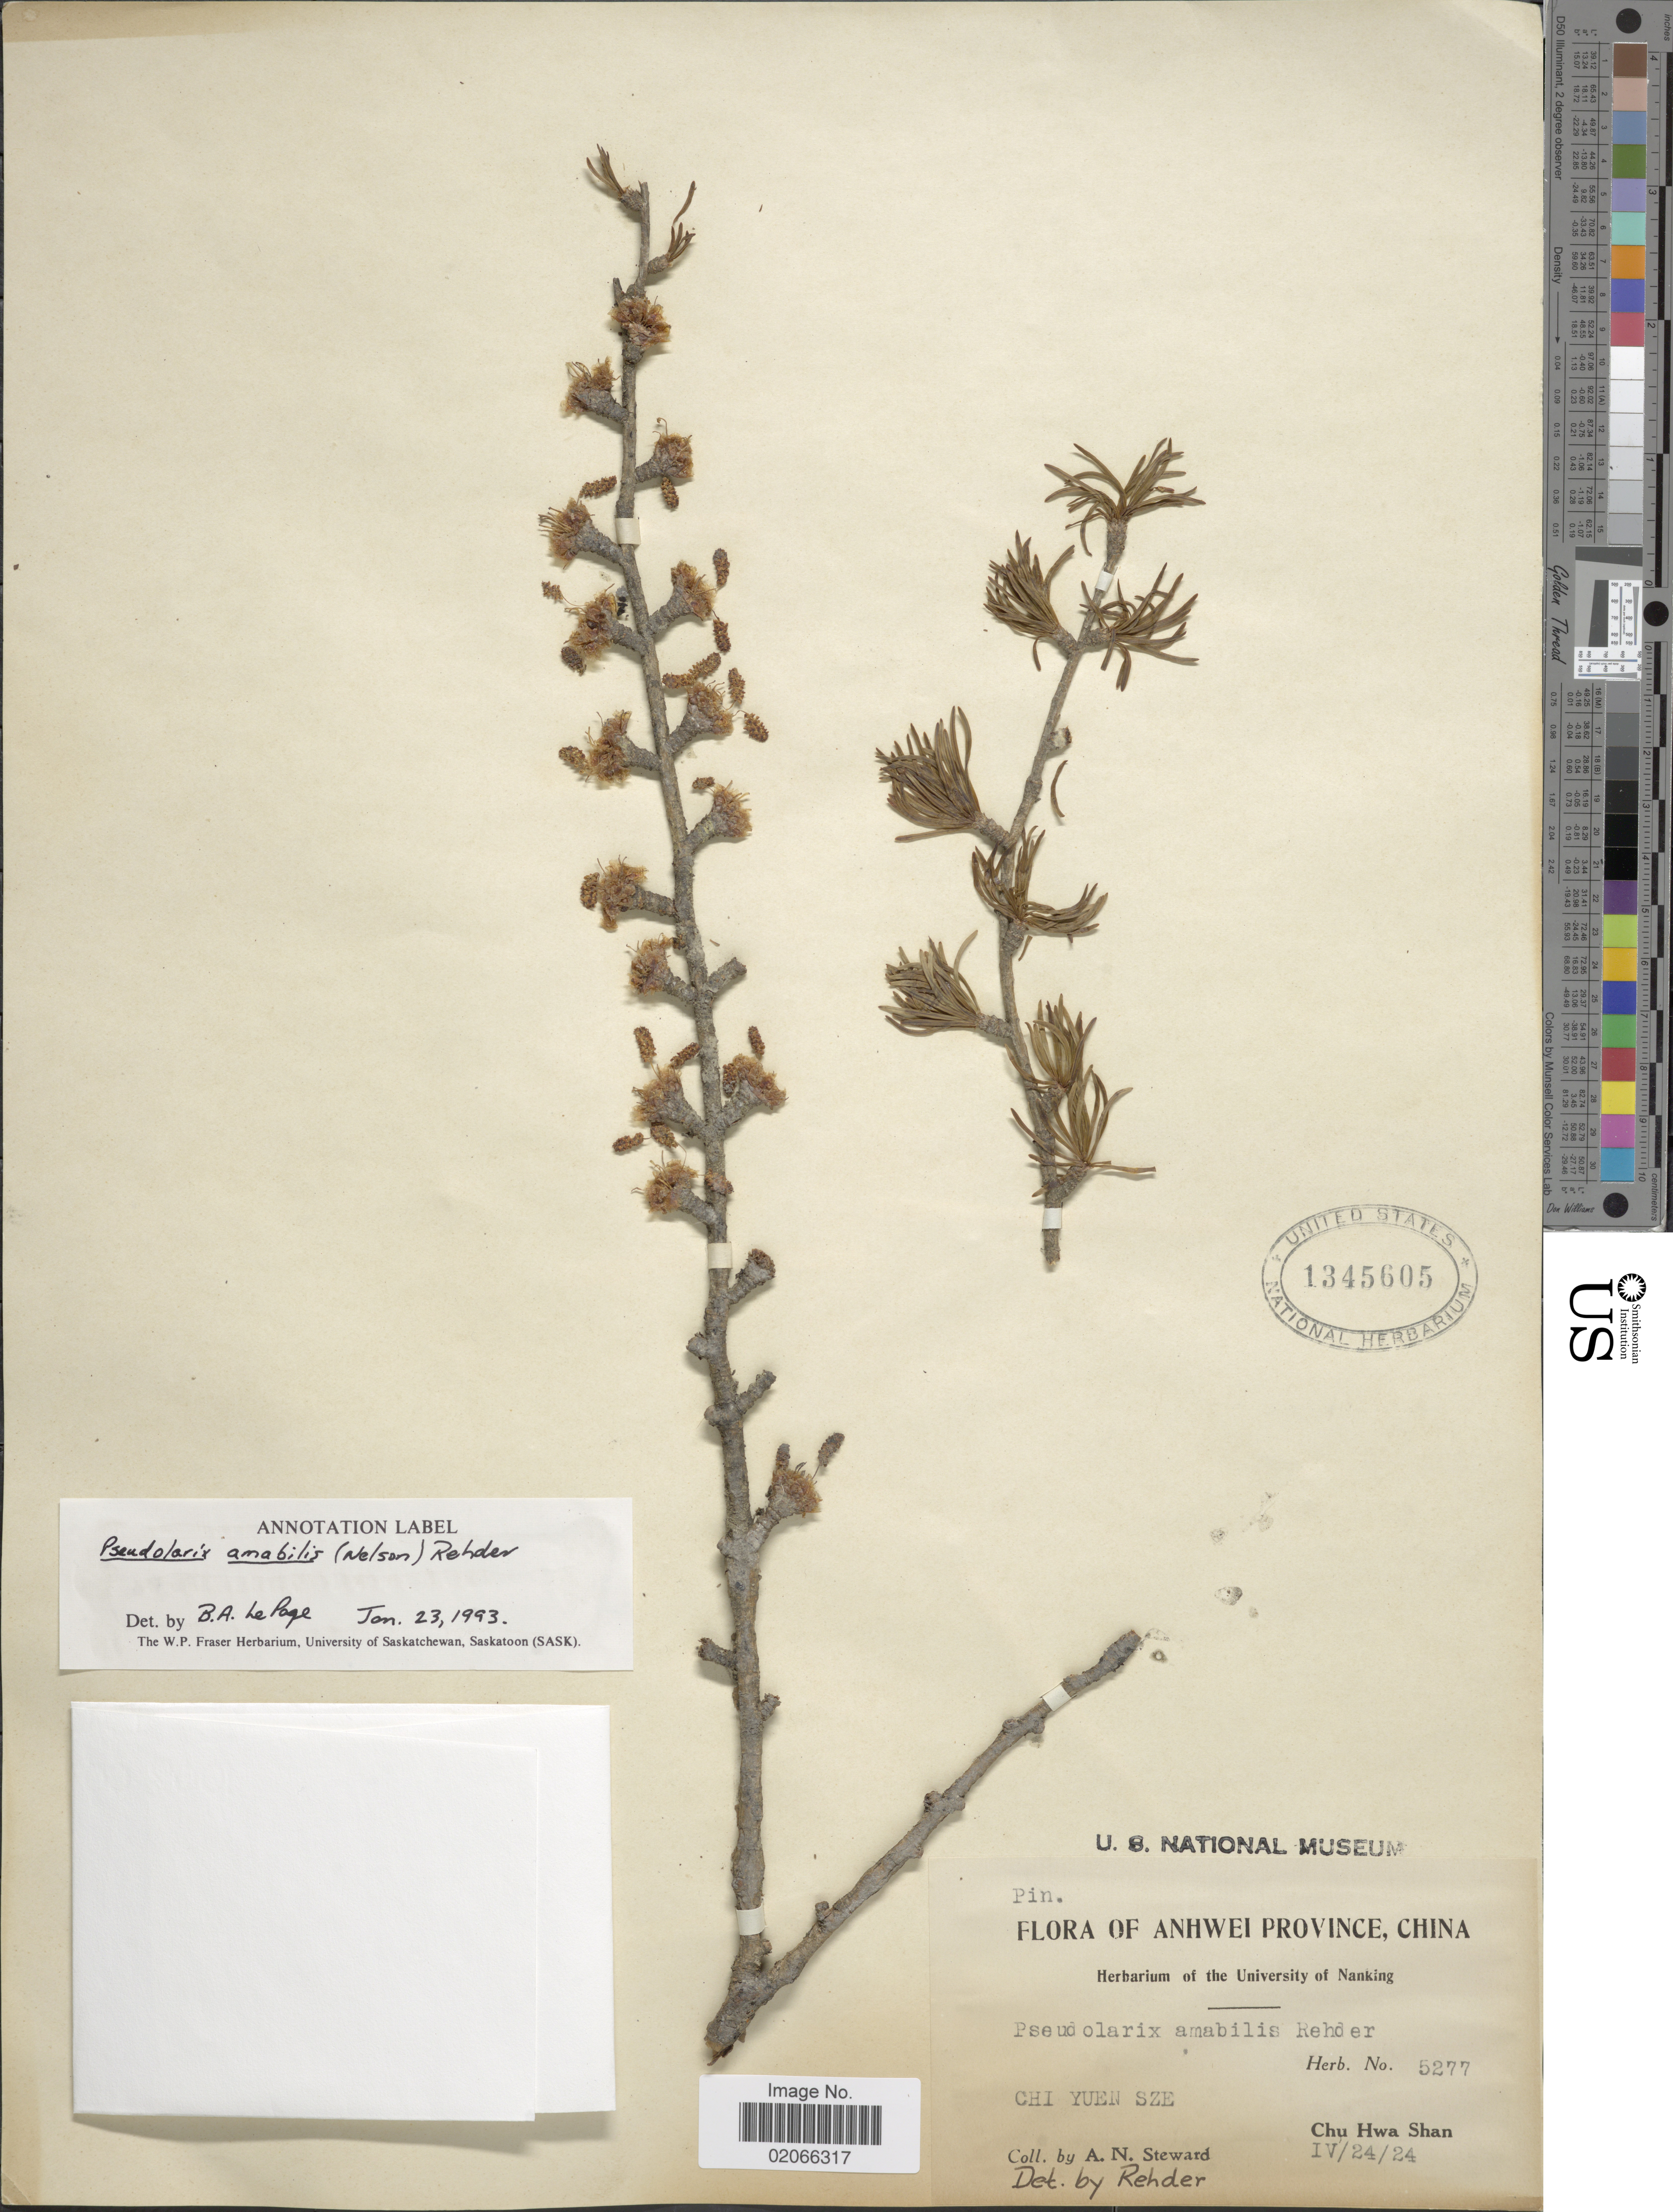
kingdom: Plantae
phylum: Tracheophyta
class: Pinopsida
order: Pinales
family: Pinaceae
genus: Pseudolarix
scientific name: Pseudolarix amabilis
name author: Rehder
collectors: A. N. Steward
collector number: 5277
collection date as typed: Transcribed d/m/y: 24/4/24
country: China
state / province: Anhui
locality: Anhwei Province, Chi Yuen Sze, chu Hwa Shan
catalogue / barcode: US 1345605